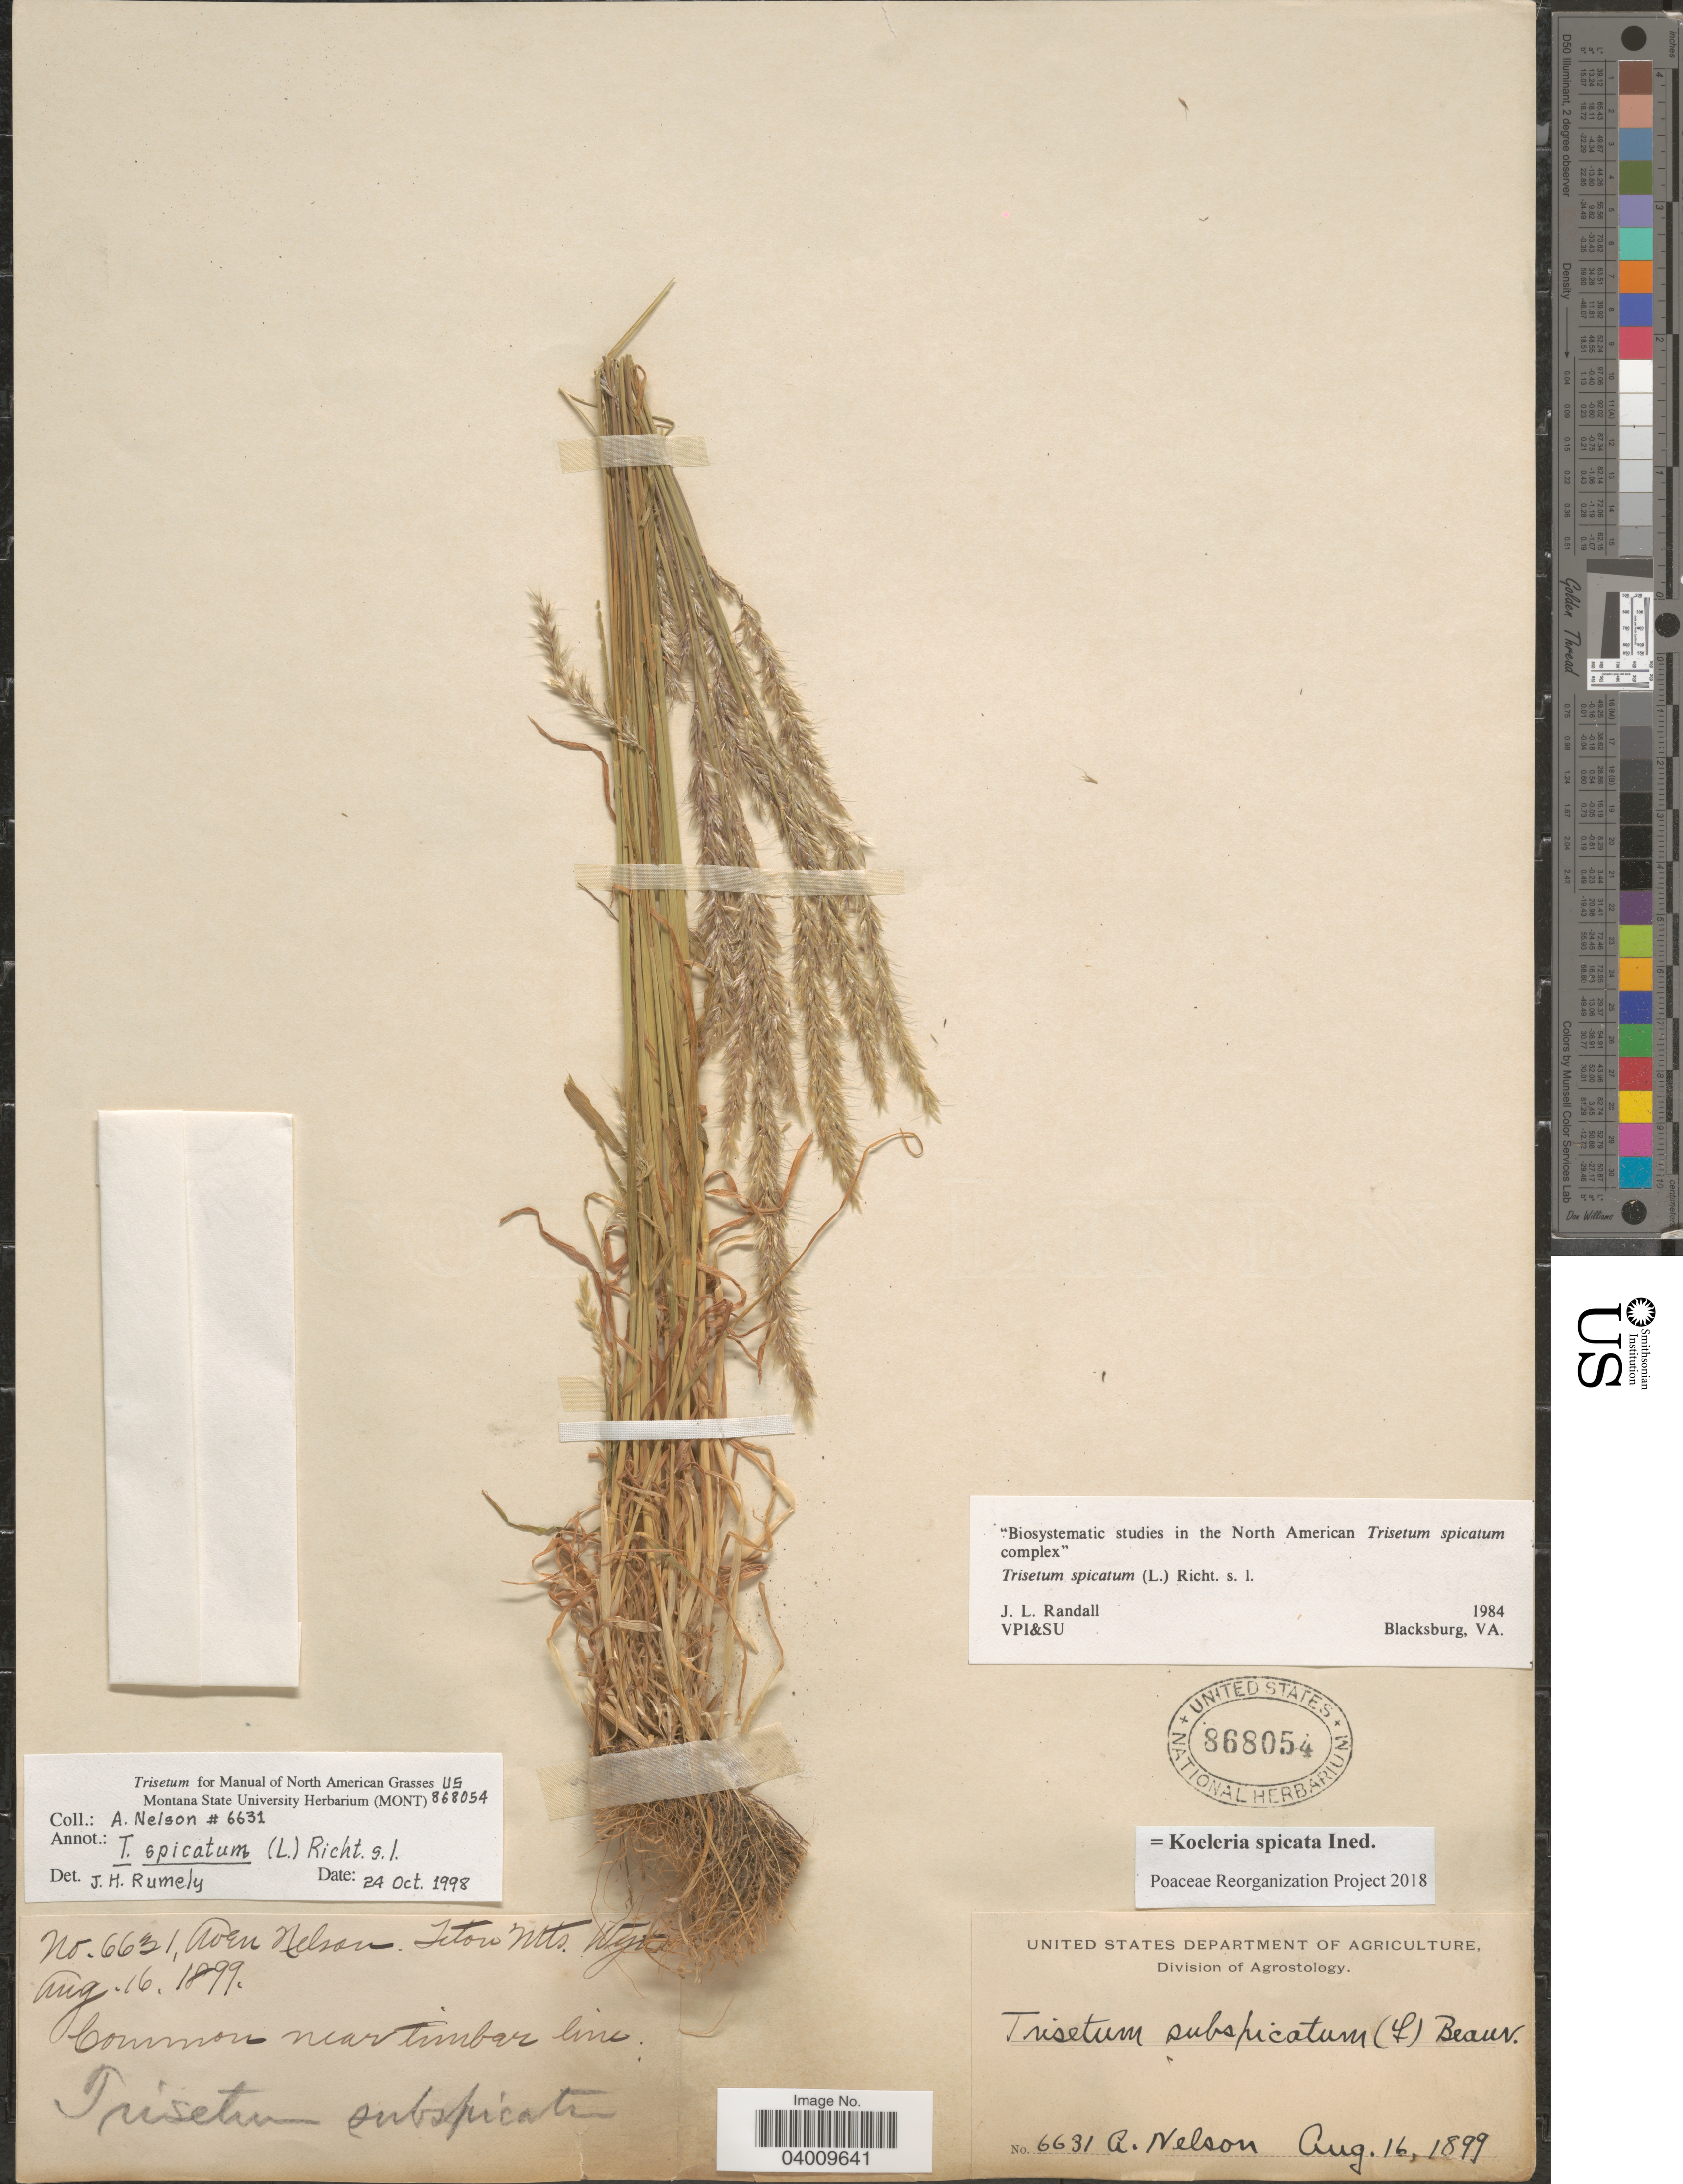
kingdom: Plantae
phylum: Tracheophyta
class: Liliopsida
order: Poales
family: Poaceae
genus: Koeleria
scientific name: Koeleria spicata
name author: (L.) Barberá et al.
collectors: A. Nelson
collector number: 6631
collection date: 1899-08-16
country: United States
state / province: Wyoming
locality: Teton Mts.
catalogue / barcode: US 868054